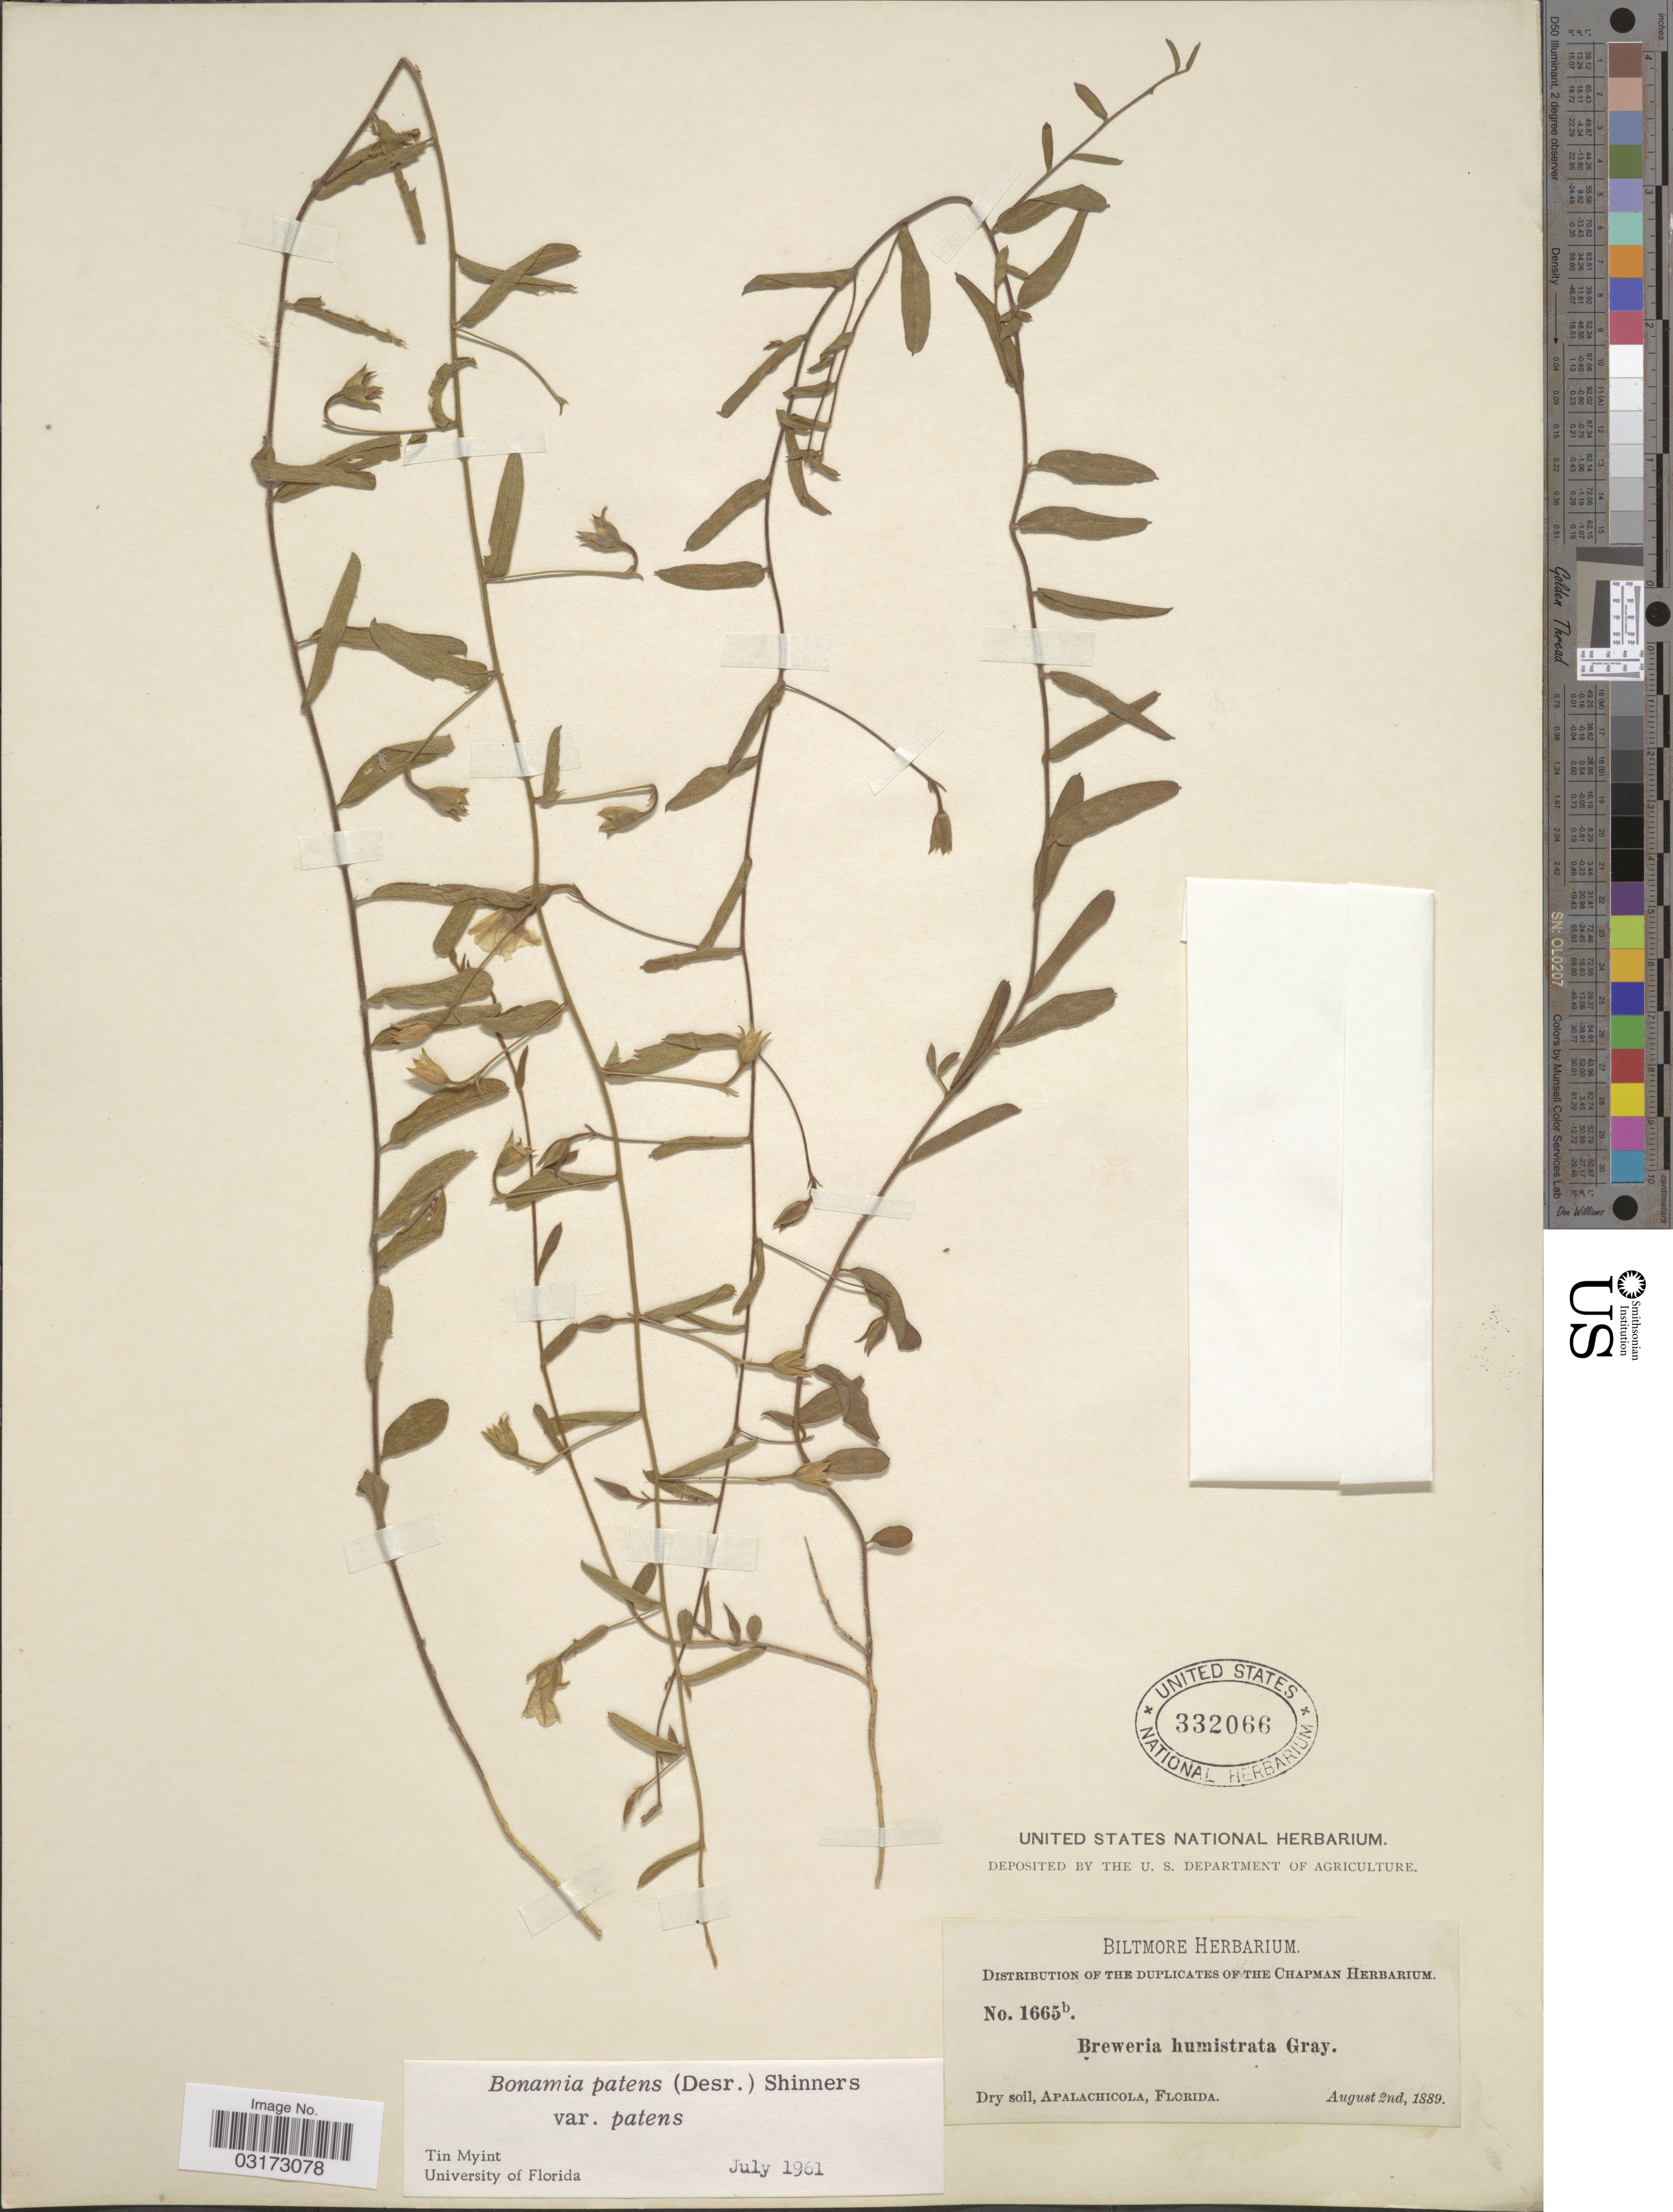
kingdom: Plantae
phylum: Tracheophyta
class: Magnoliopsida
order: Solanales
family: Convolvulaceae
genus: Stylisma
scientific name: Stylisma patens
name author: (Desr.) Myint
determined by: Strong, Mark T., (BOT), Smithsonian Institution - National Museum of Natural History (UNITED STATES)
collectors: ex herb. Biltmore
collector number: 1665b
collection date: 1889-08-02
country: United States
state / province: Florida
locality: Apalachicola.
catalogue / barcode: US 332066